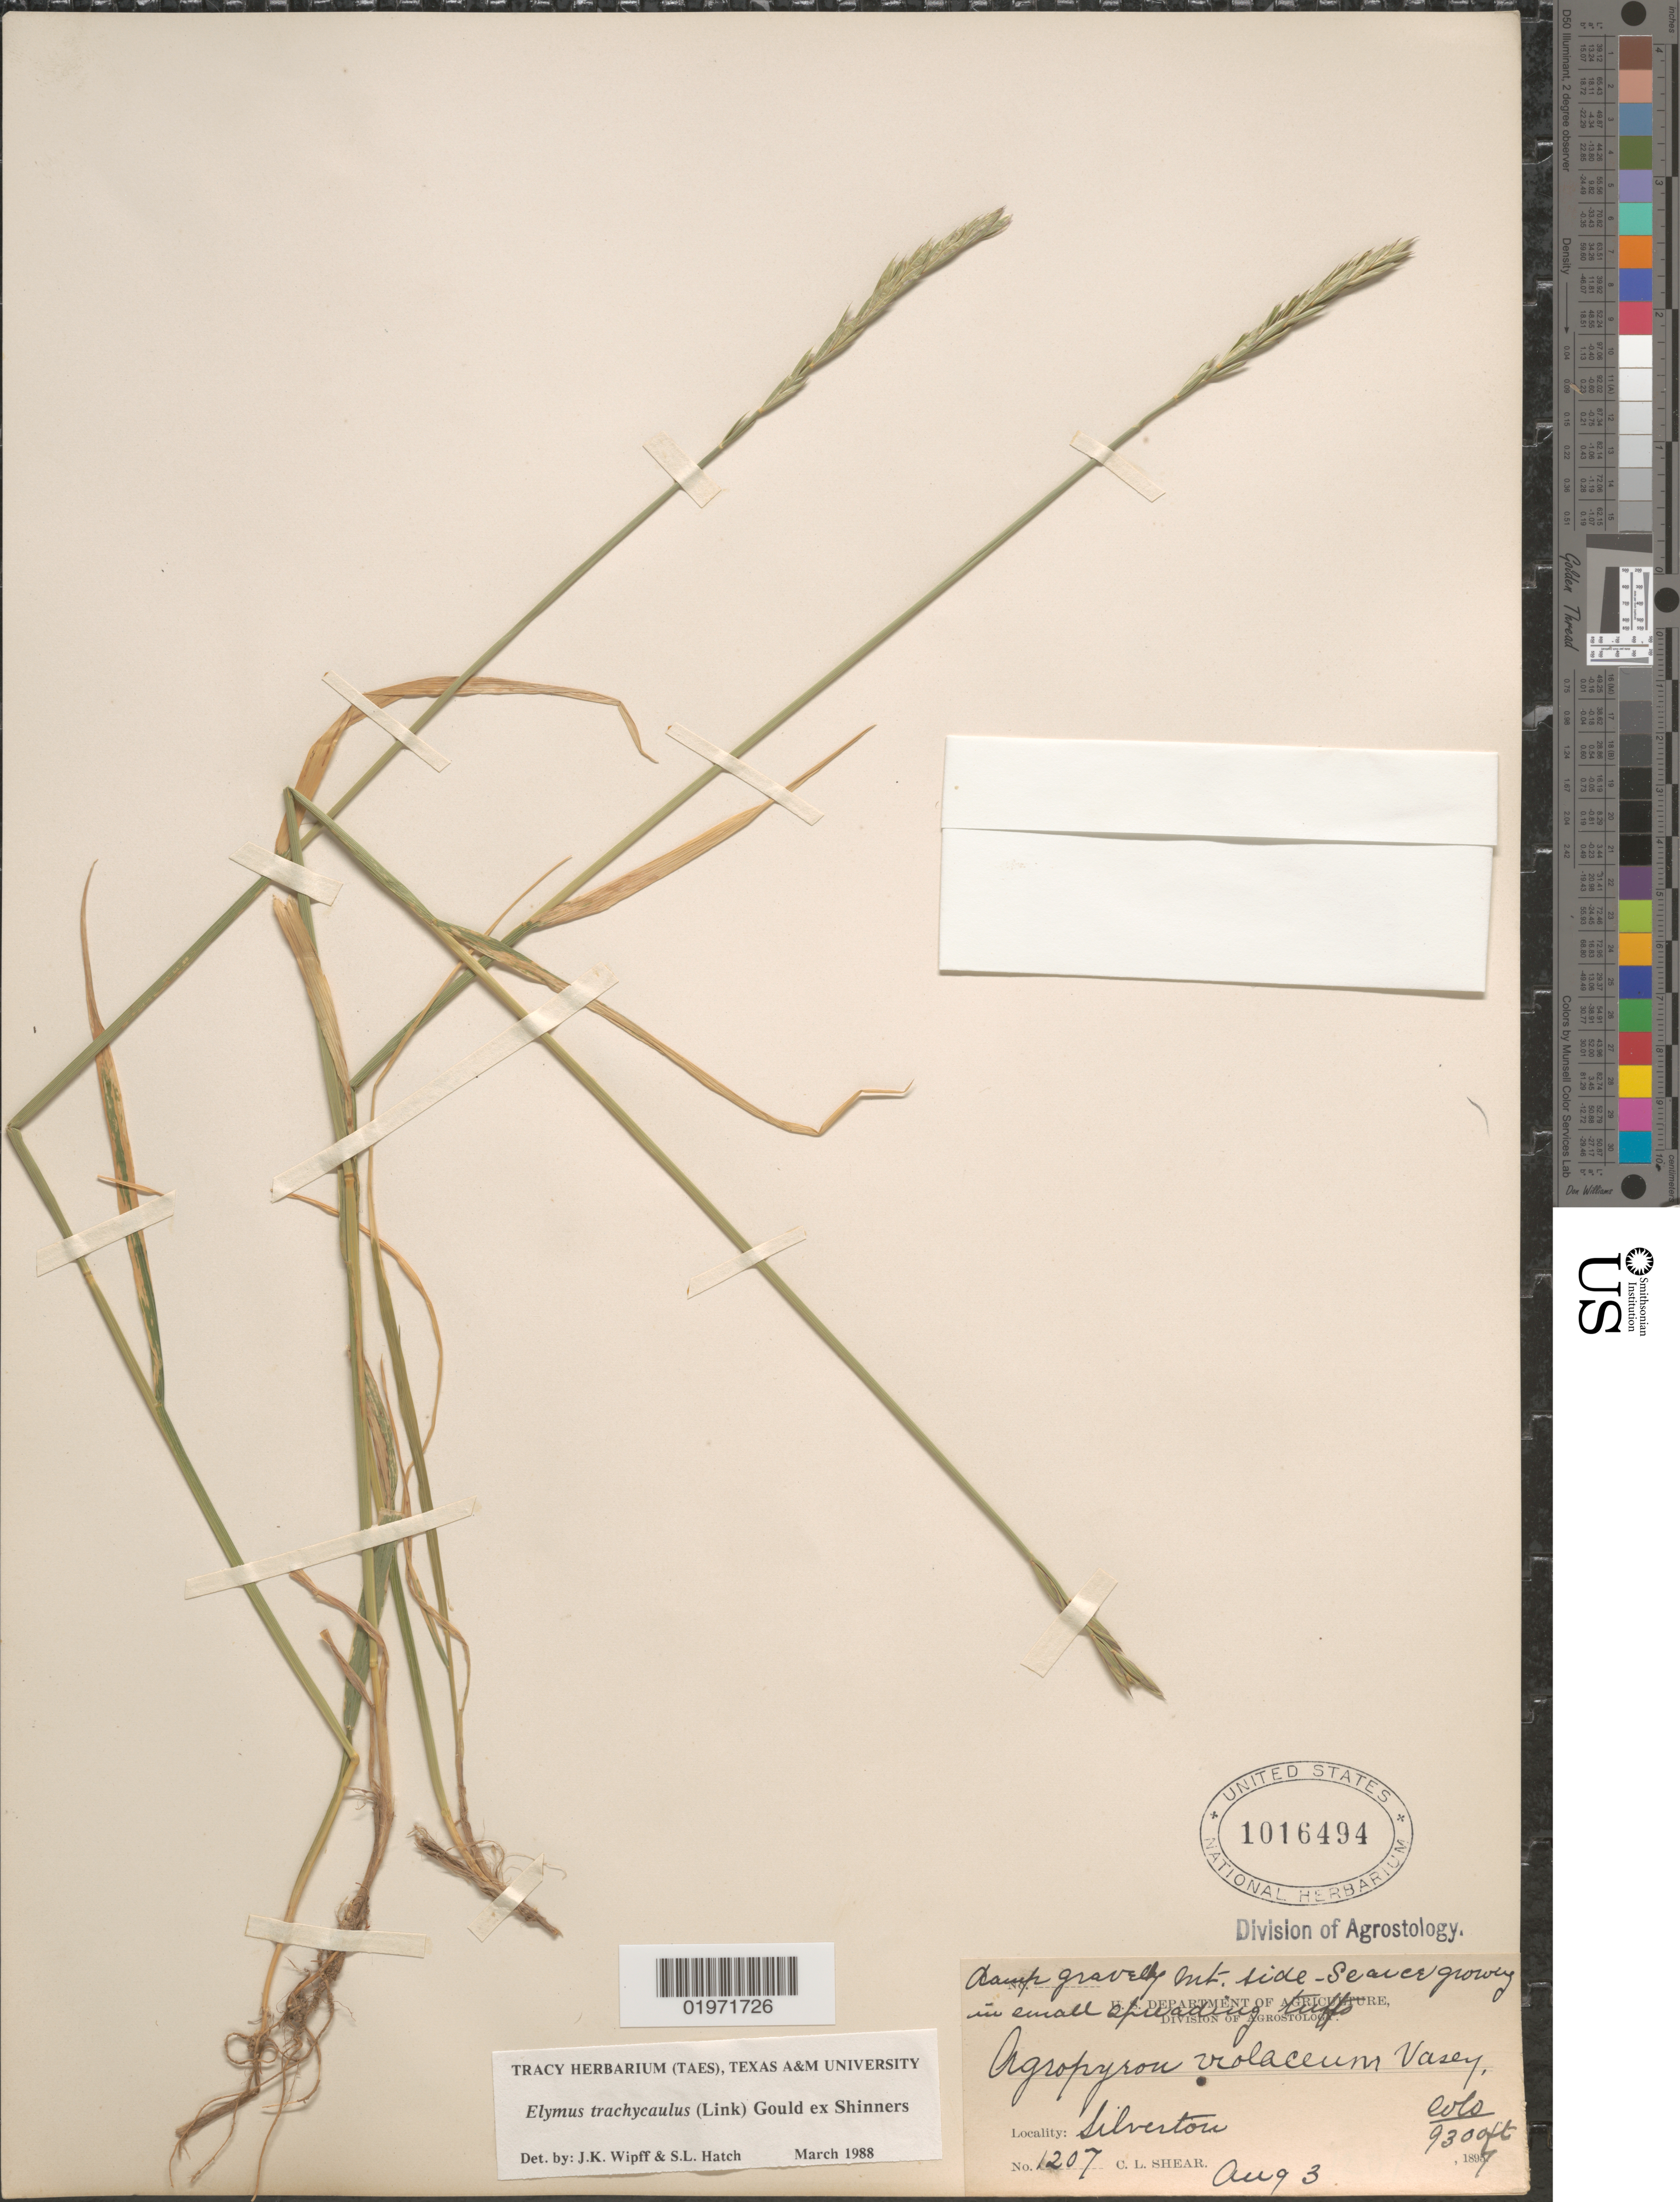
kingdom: Plantae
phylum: Tracheophyta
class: Liliopsida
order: Poales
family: Poaceae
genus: Elymus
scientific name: Elymus trachycaulus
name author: (Link) Gould ex Shinners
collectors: C. L. Shear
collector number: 1207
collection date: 1897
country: United States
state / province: Colorado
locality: Silverton.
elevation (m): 2835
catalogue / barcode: US 1016494